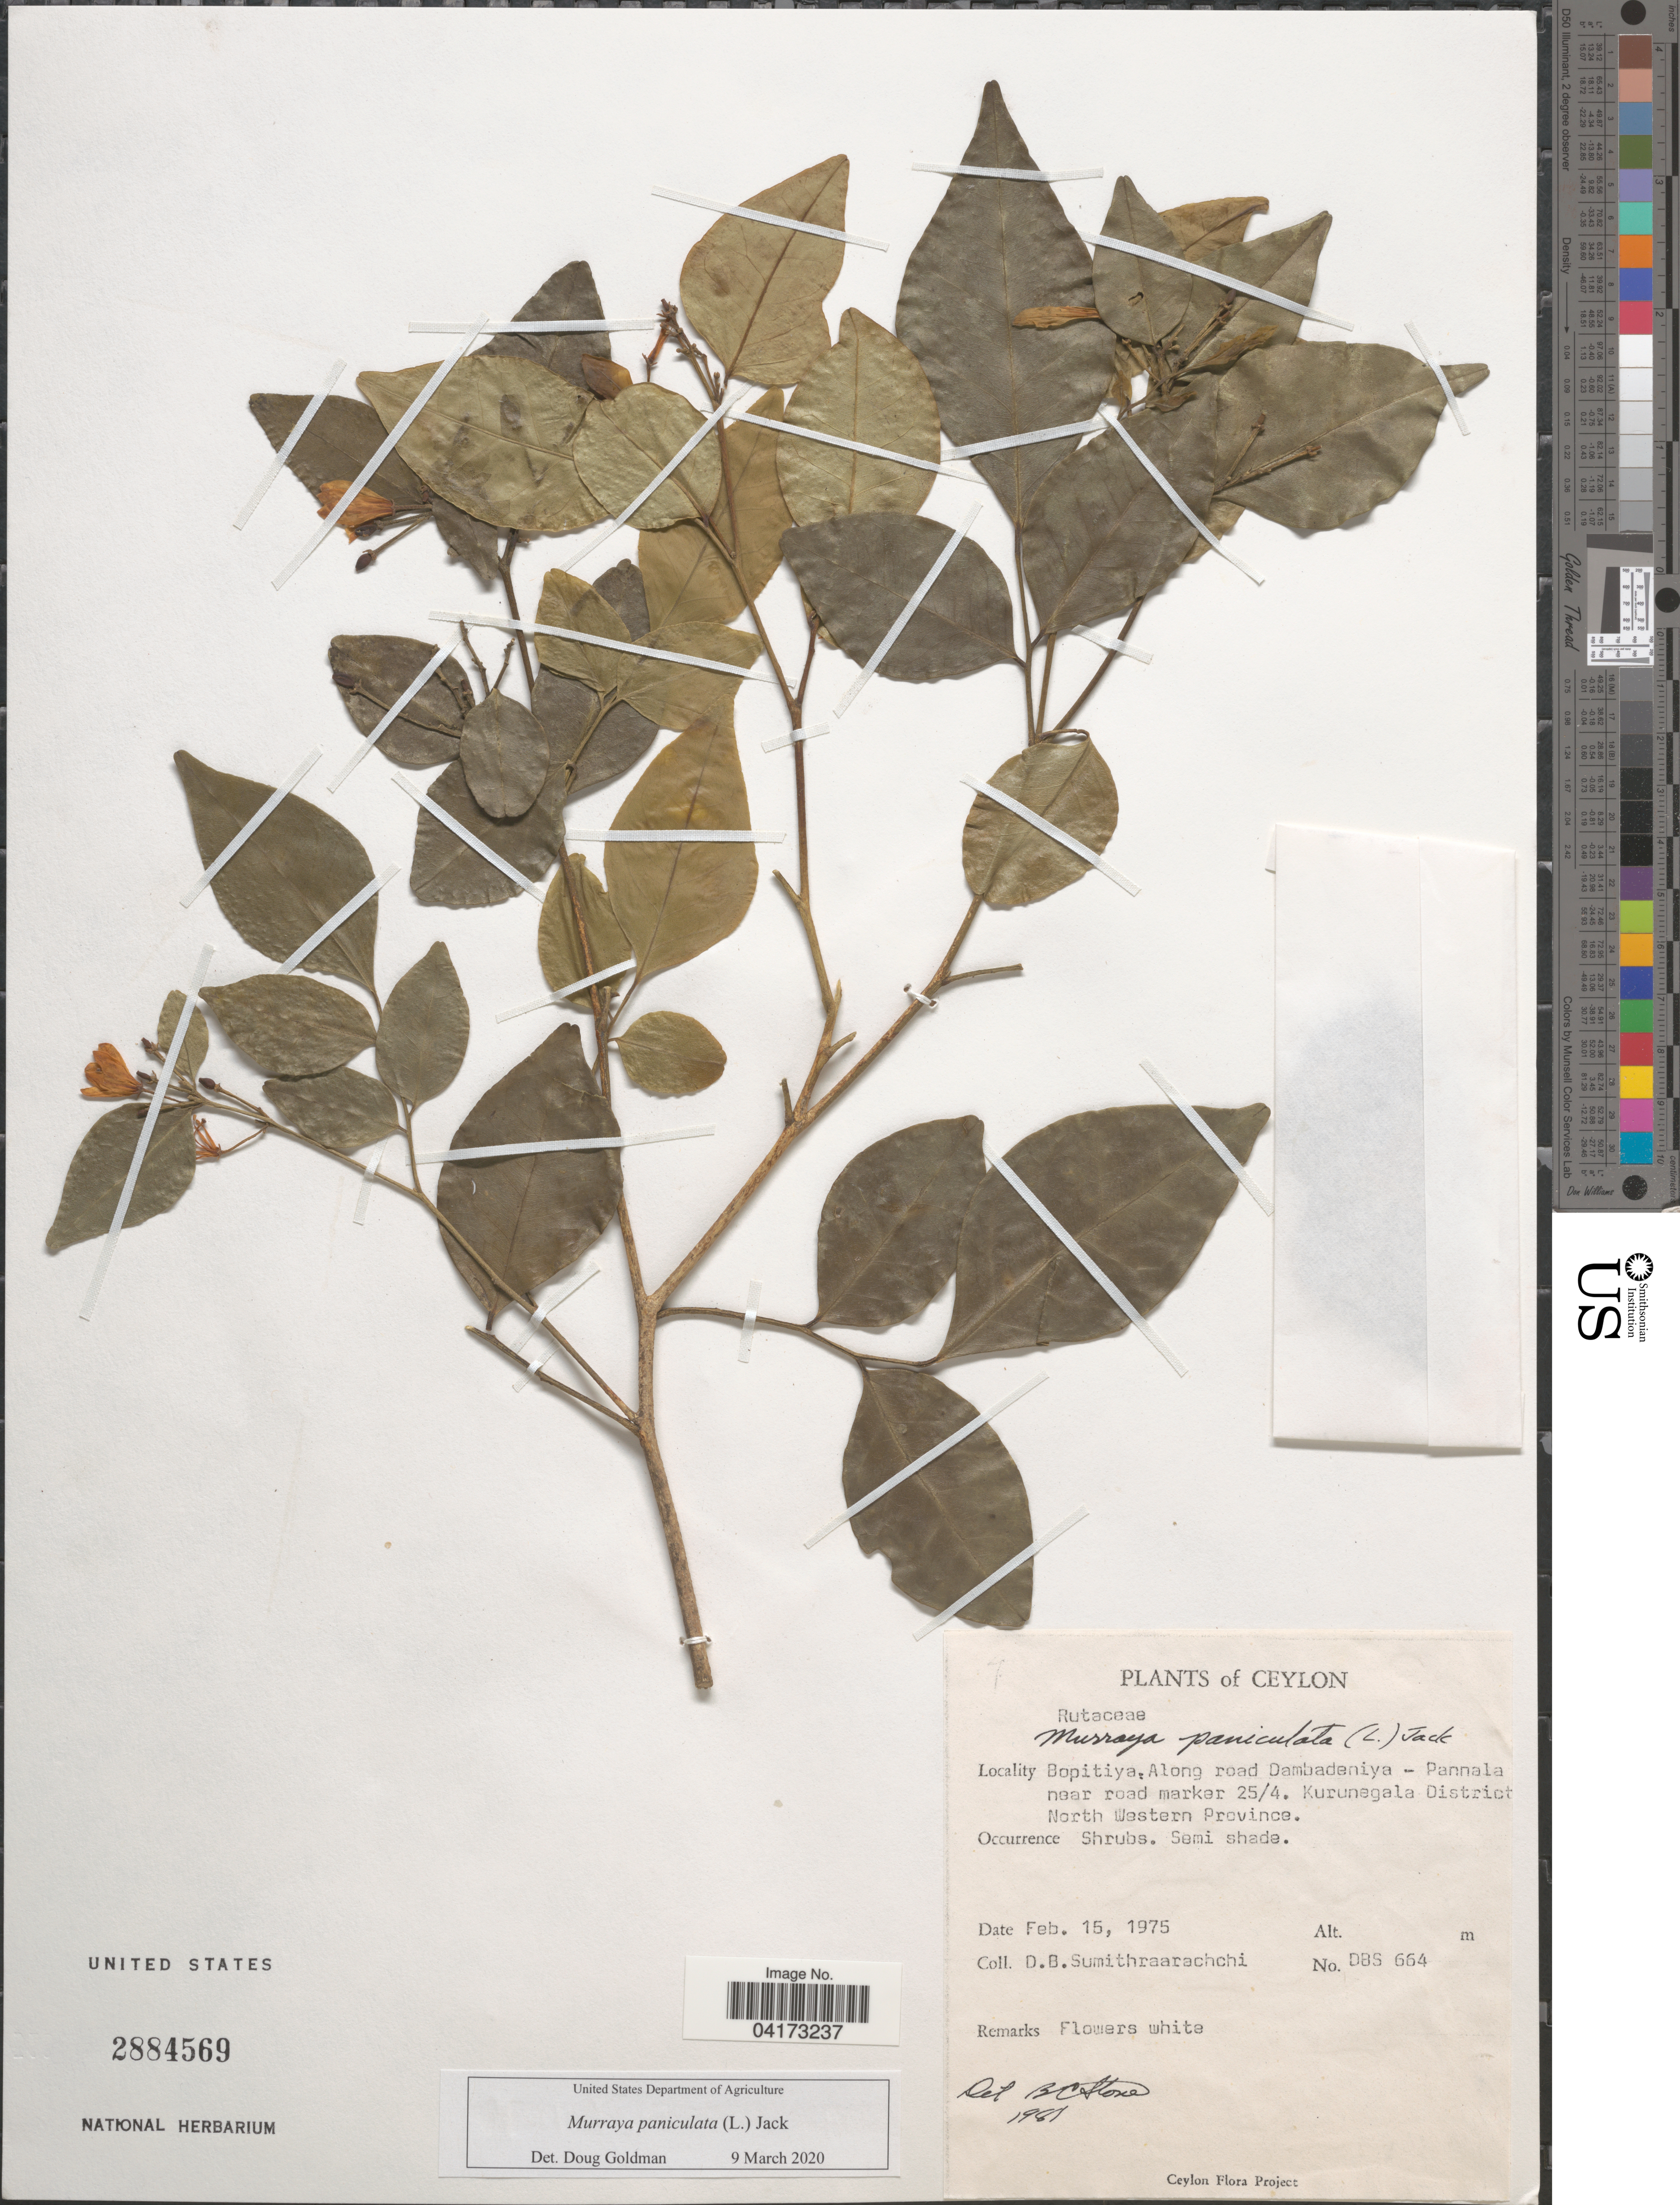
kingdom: Plantae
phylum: Tracheophyta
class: Magnoliopsida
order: Sapindales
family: Rutaceae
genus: Murraya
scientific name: Murraya paniculata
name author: (L.) Jack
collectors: D. B. Sumithraarachchi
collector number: DBS664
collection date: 1975-02-15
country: Sri Lanka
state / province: North Western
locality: Ceylon. Bopitiya. Along road Dambadeniya - Pannala near road marker 25/4. Kurunegala District.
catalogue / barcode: US 2884569